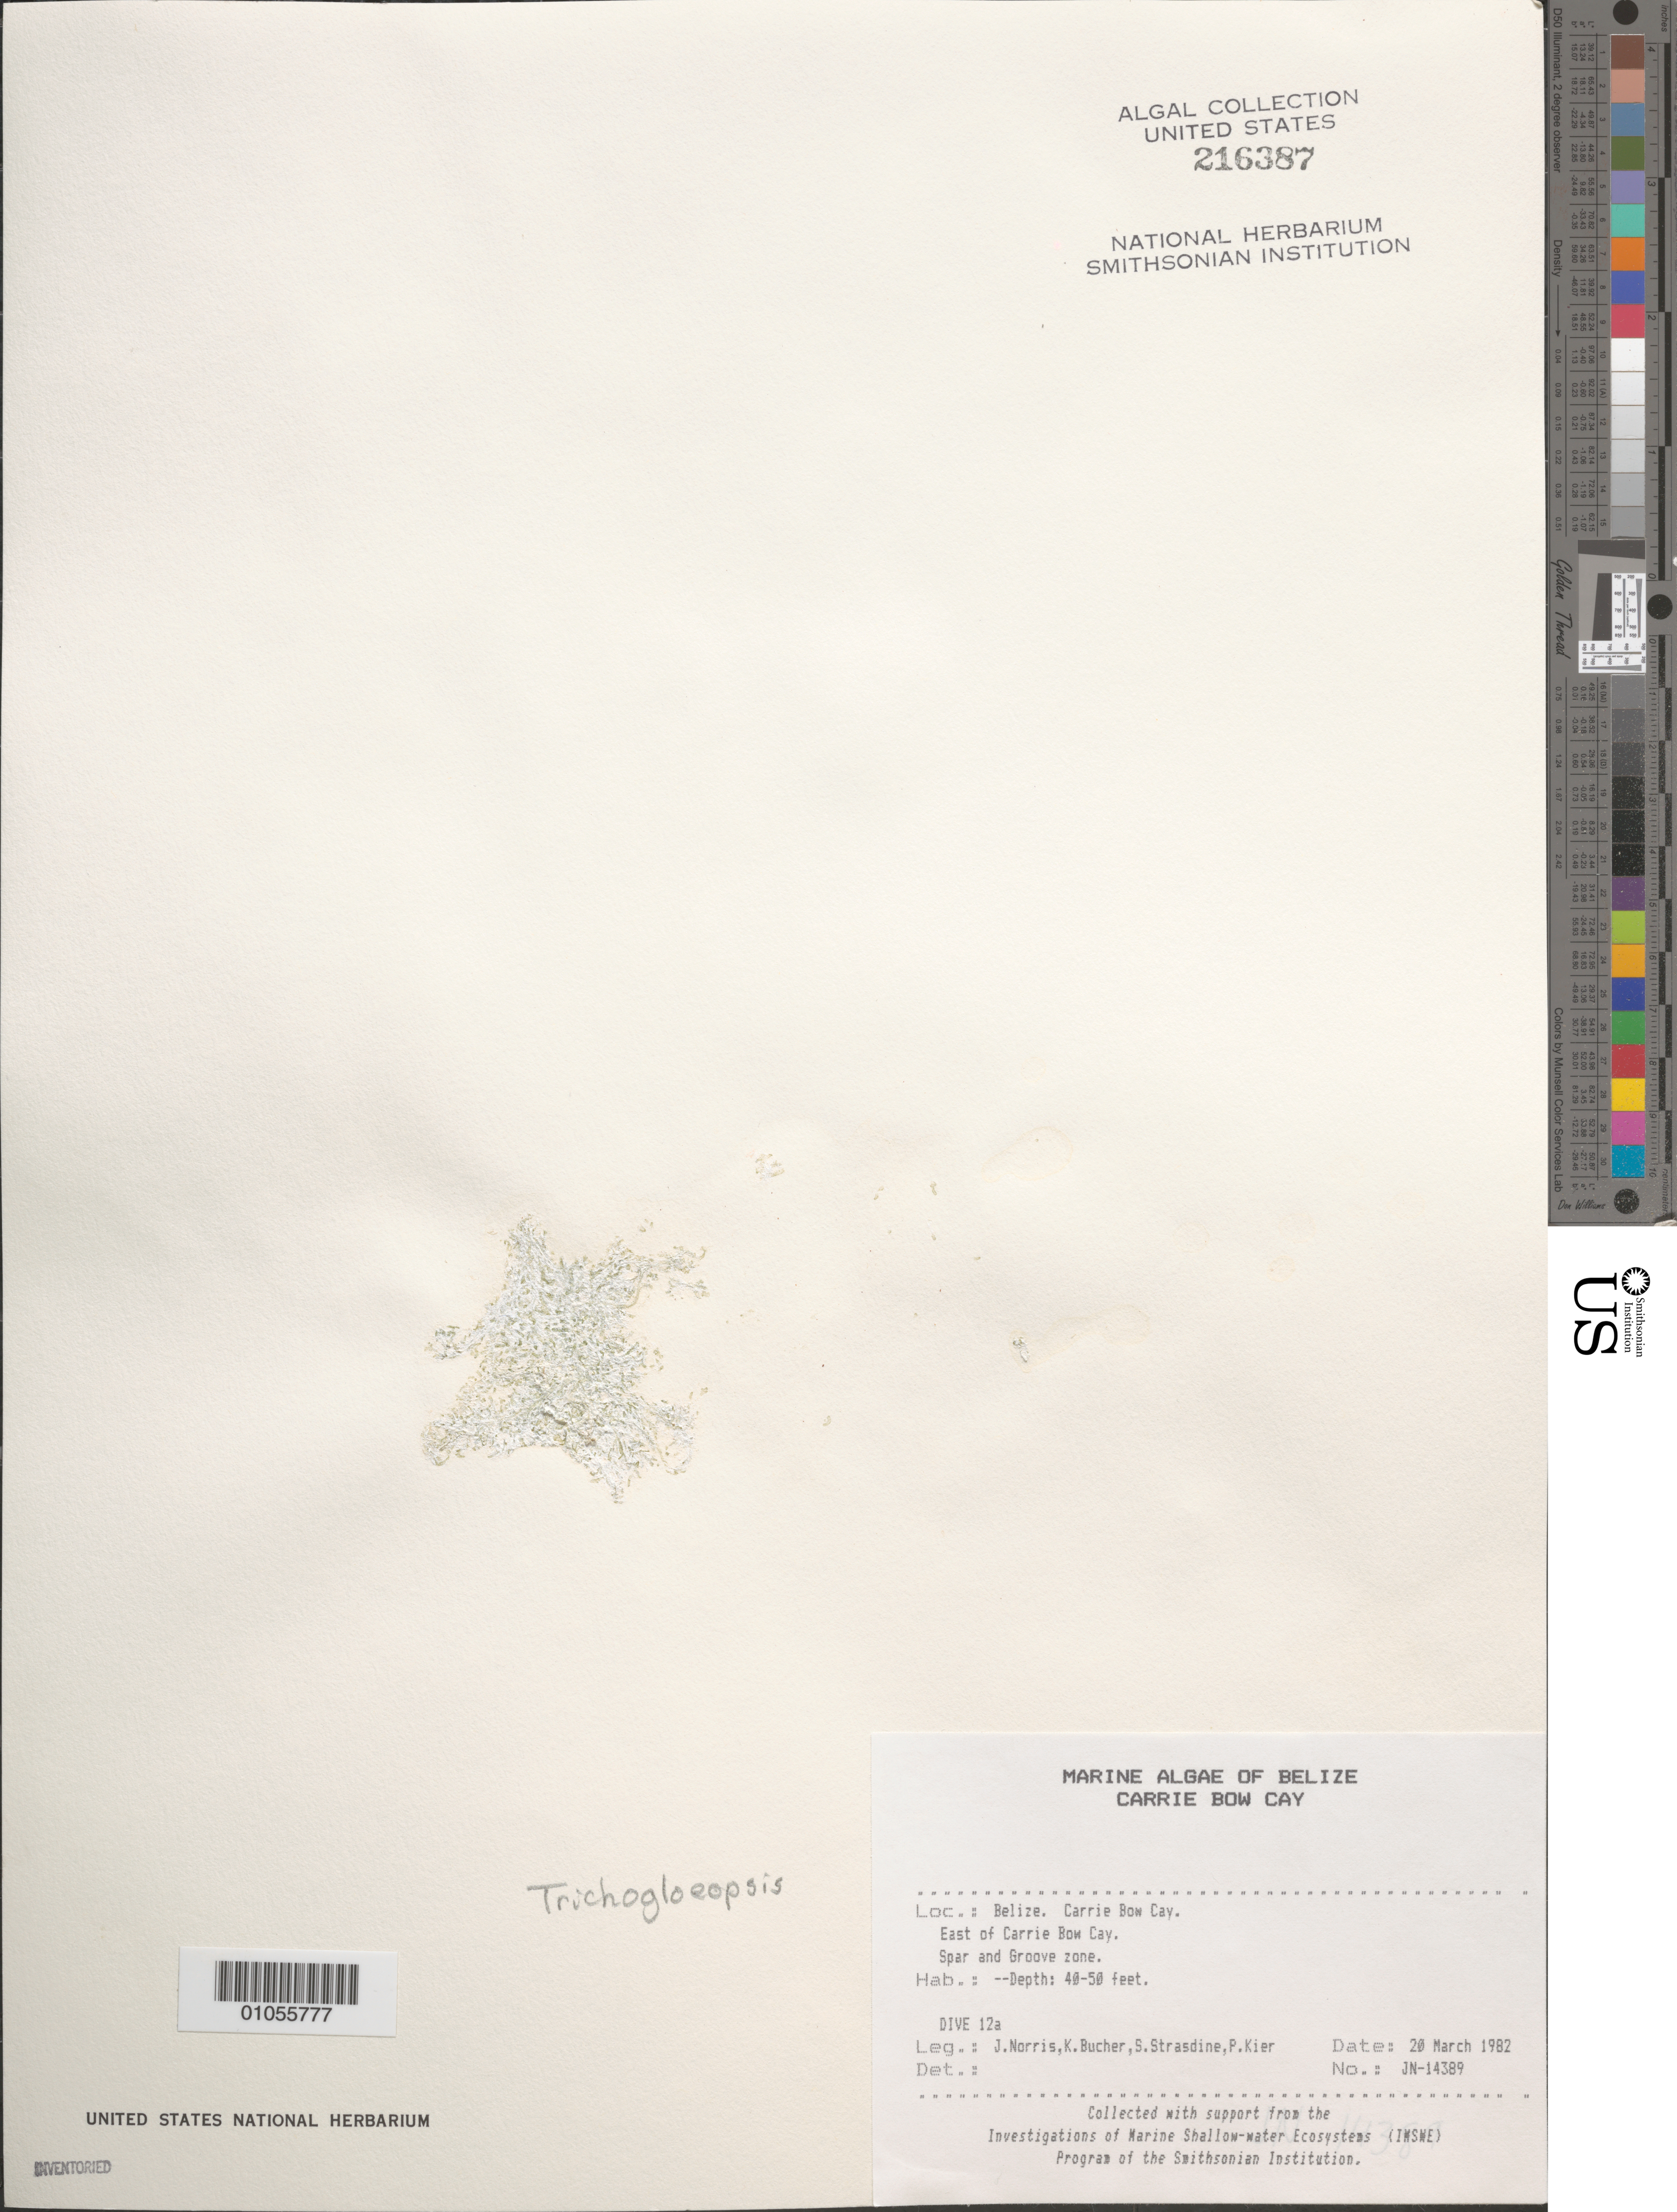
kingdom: Plantae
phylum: Rhodophyta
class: Florideophyceae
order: Nemaliales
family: Liagoraceae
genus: Trichogloeopsis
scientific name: Trichogloeopsis sp.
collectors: J. N. Norris, K. E. Bucher, S. Strasdine & P. Kier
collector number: JN-14389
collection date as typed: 20 Mar 1982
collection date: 1982-03-20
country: Belize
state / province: Stann Creek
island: Carrie Bow Cay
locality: East of Carrie Bow Cay, spur and groove zone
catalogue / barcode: US 216387